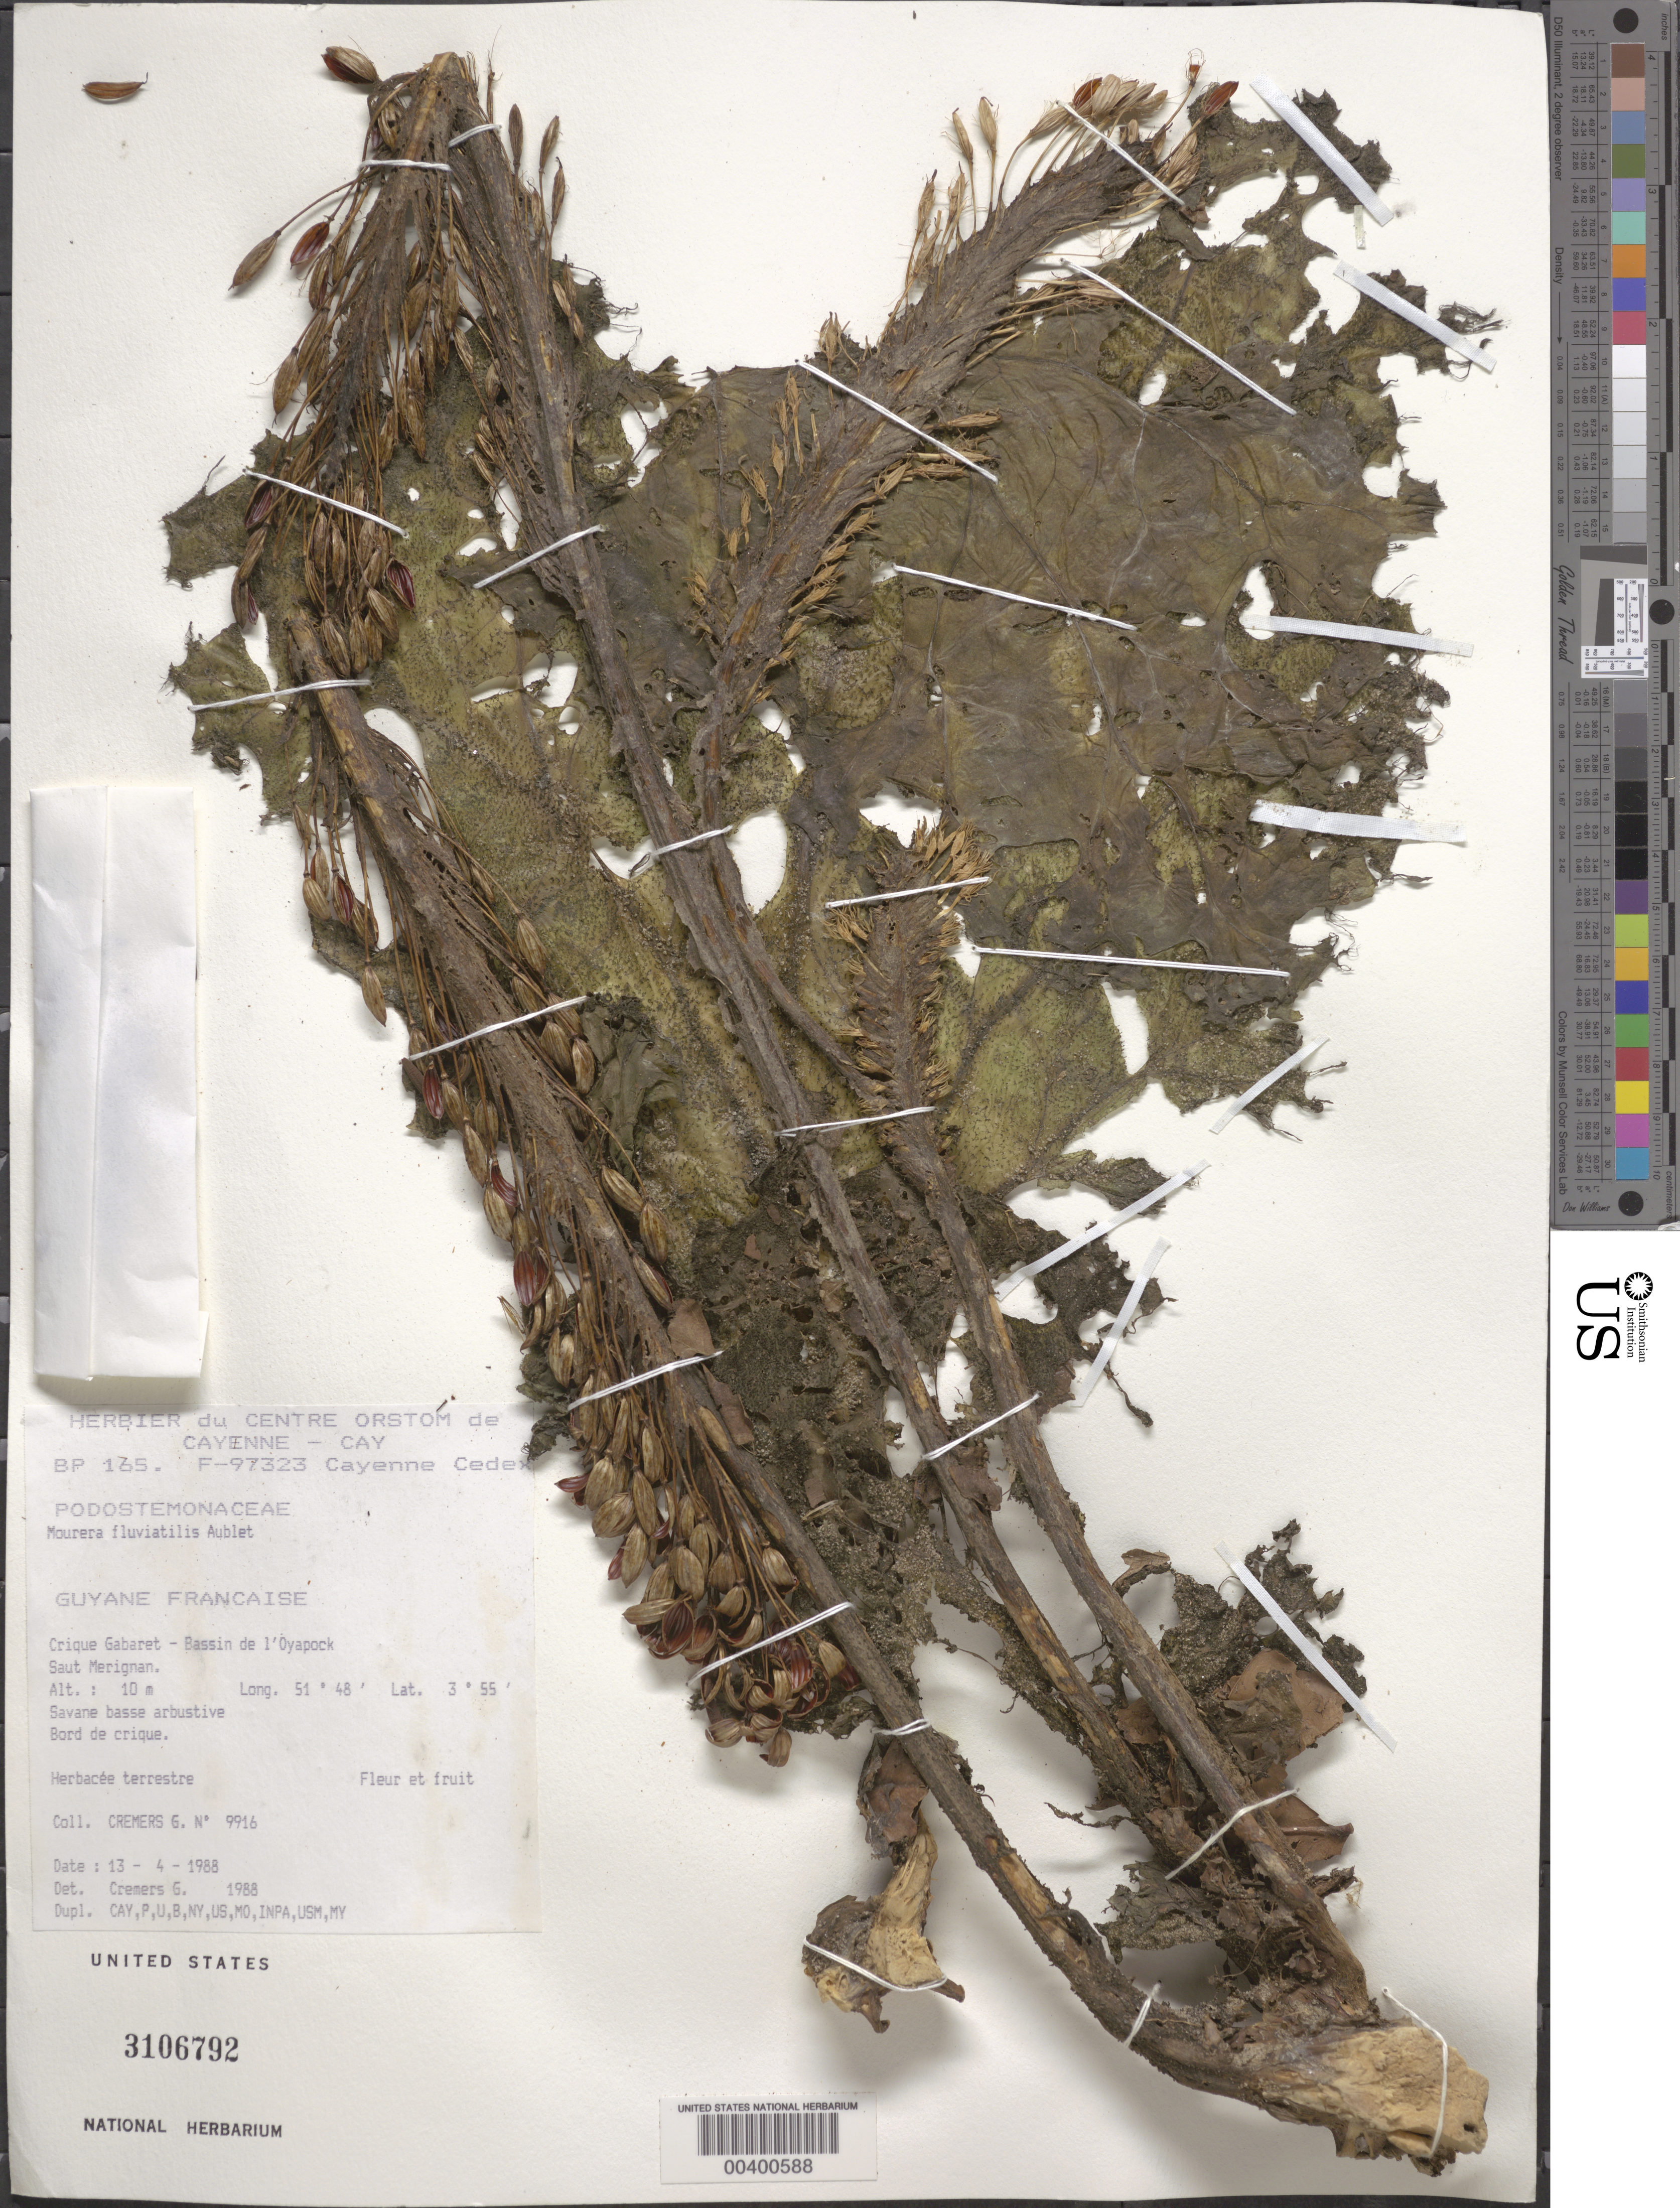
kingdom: Plantae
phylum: Tracheophyta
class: Magnoliopsida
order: Malpighiales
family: Podostemaceae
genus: Mourera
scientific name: Mourera fluviatilis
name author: Aubl.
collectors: G. Cremers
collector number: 9916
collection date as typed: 13 Apr 1988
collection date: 1988-04-13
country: French Guiana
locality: Crique gabaret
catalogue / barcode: US 3106792